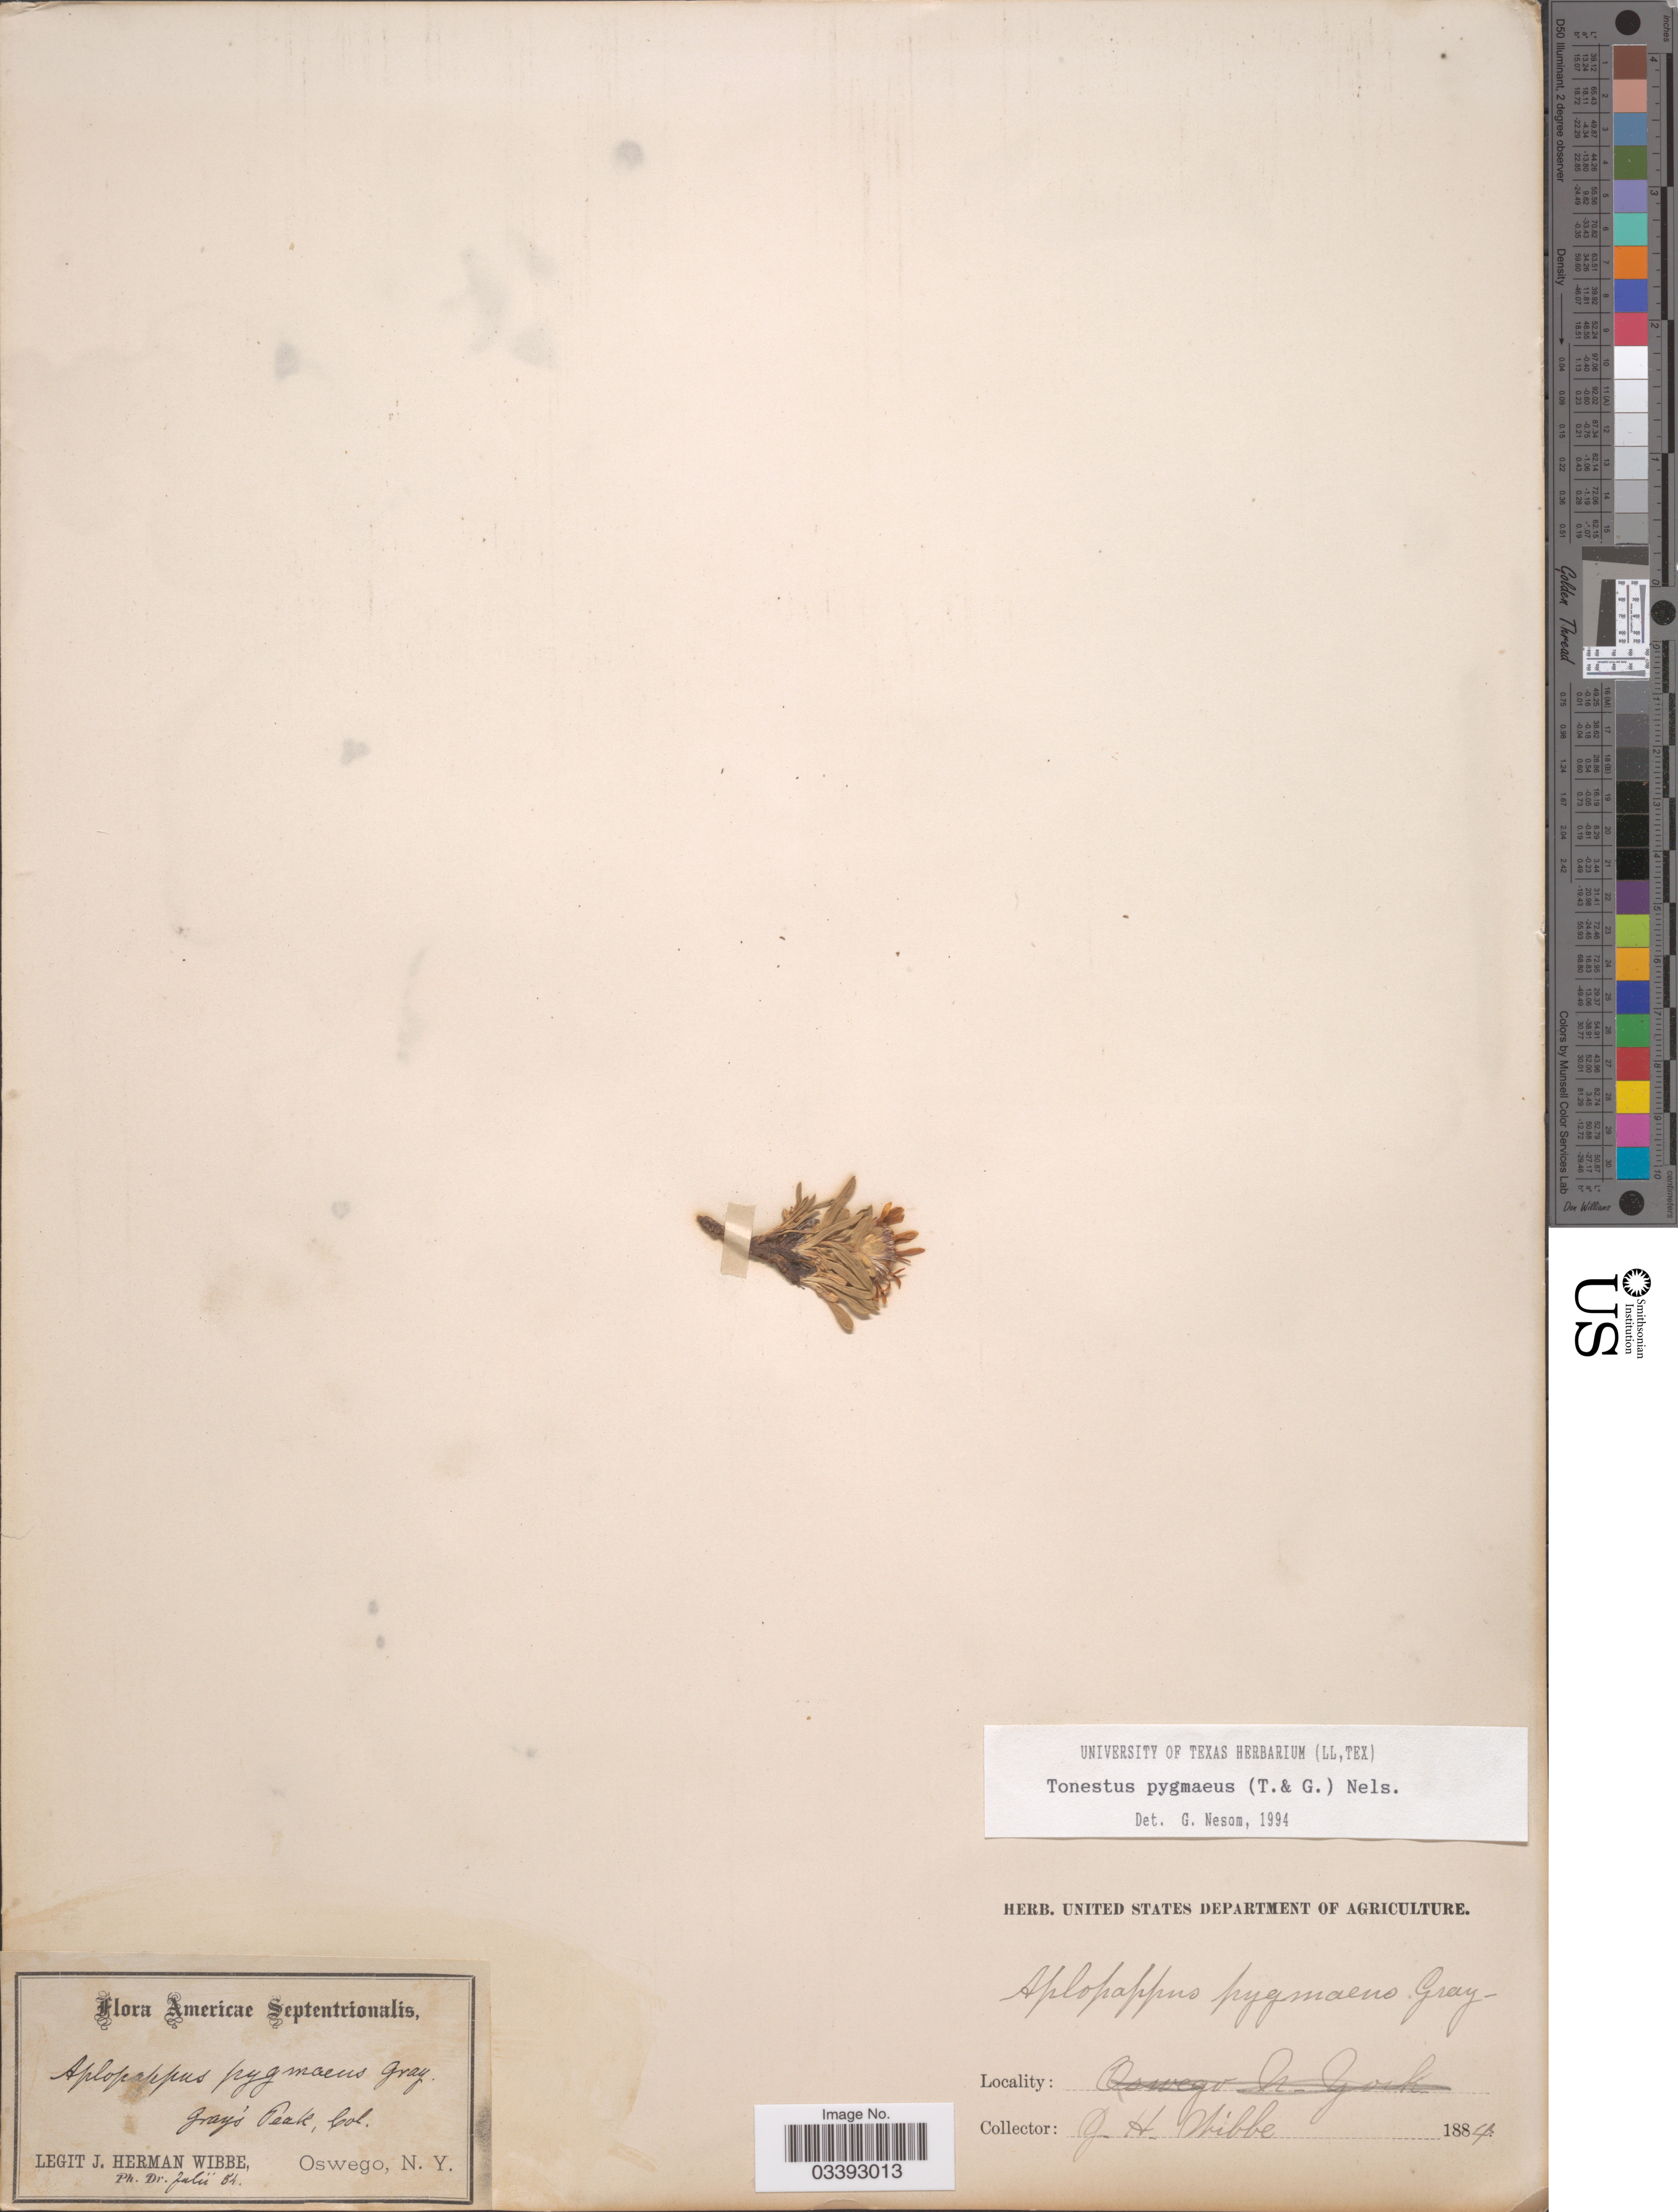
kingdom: Plantae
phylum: Tracheophyta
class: Magnoliopsida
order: Asterales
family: Asteraceae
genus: Tonestus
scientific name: Tonestus pygmaeus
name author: (Torr. & A. Gray) A. Nelson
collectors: J. Wibbe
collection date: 1884-07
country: United States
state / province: Colorado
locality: Americae Septentrionalis. Gray's Peak.